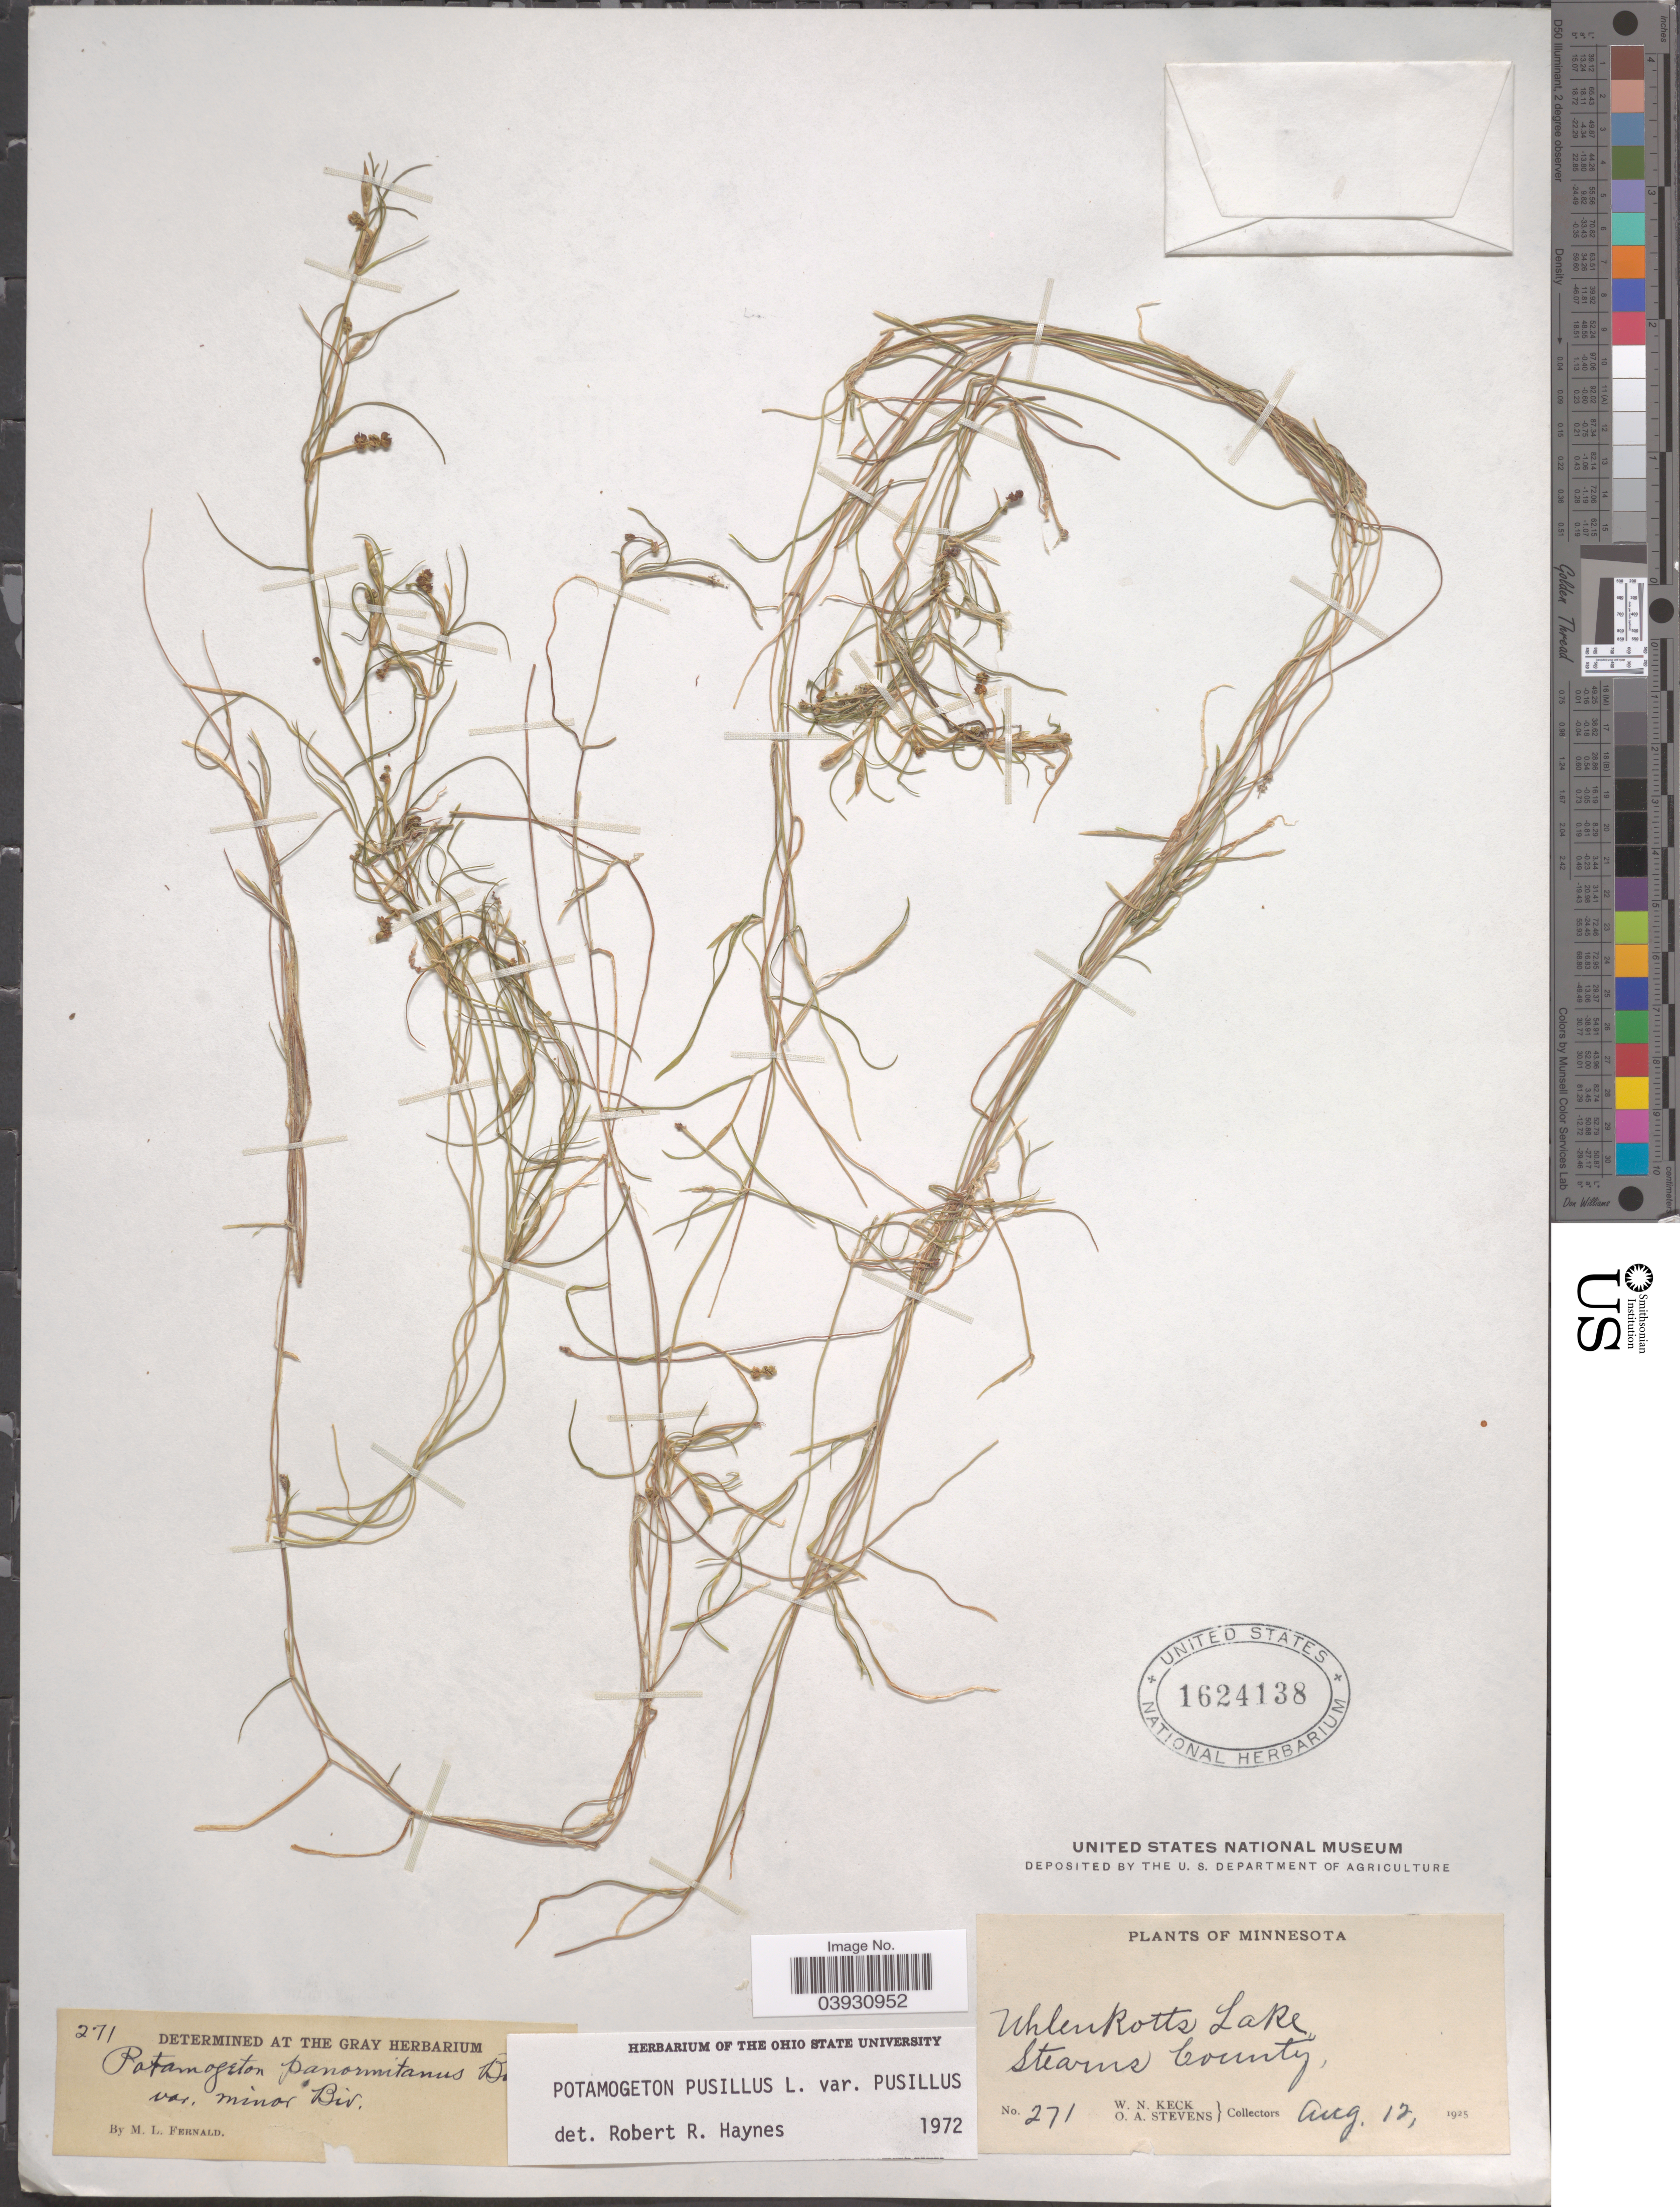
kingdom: Plantae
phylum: Tracheophyta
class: Liliopsida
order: Alismatales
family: Potamogetonaceae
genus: Potamogeton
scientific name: Potamogeton pusillus var. pusillus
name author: L.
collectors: W. Keck & O. A. Stevens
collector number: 271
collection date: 1925-08-12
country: United States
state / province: Minnesota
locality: Uhlenkotts Lake, Stearns County.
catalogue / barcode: US 1624138